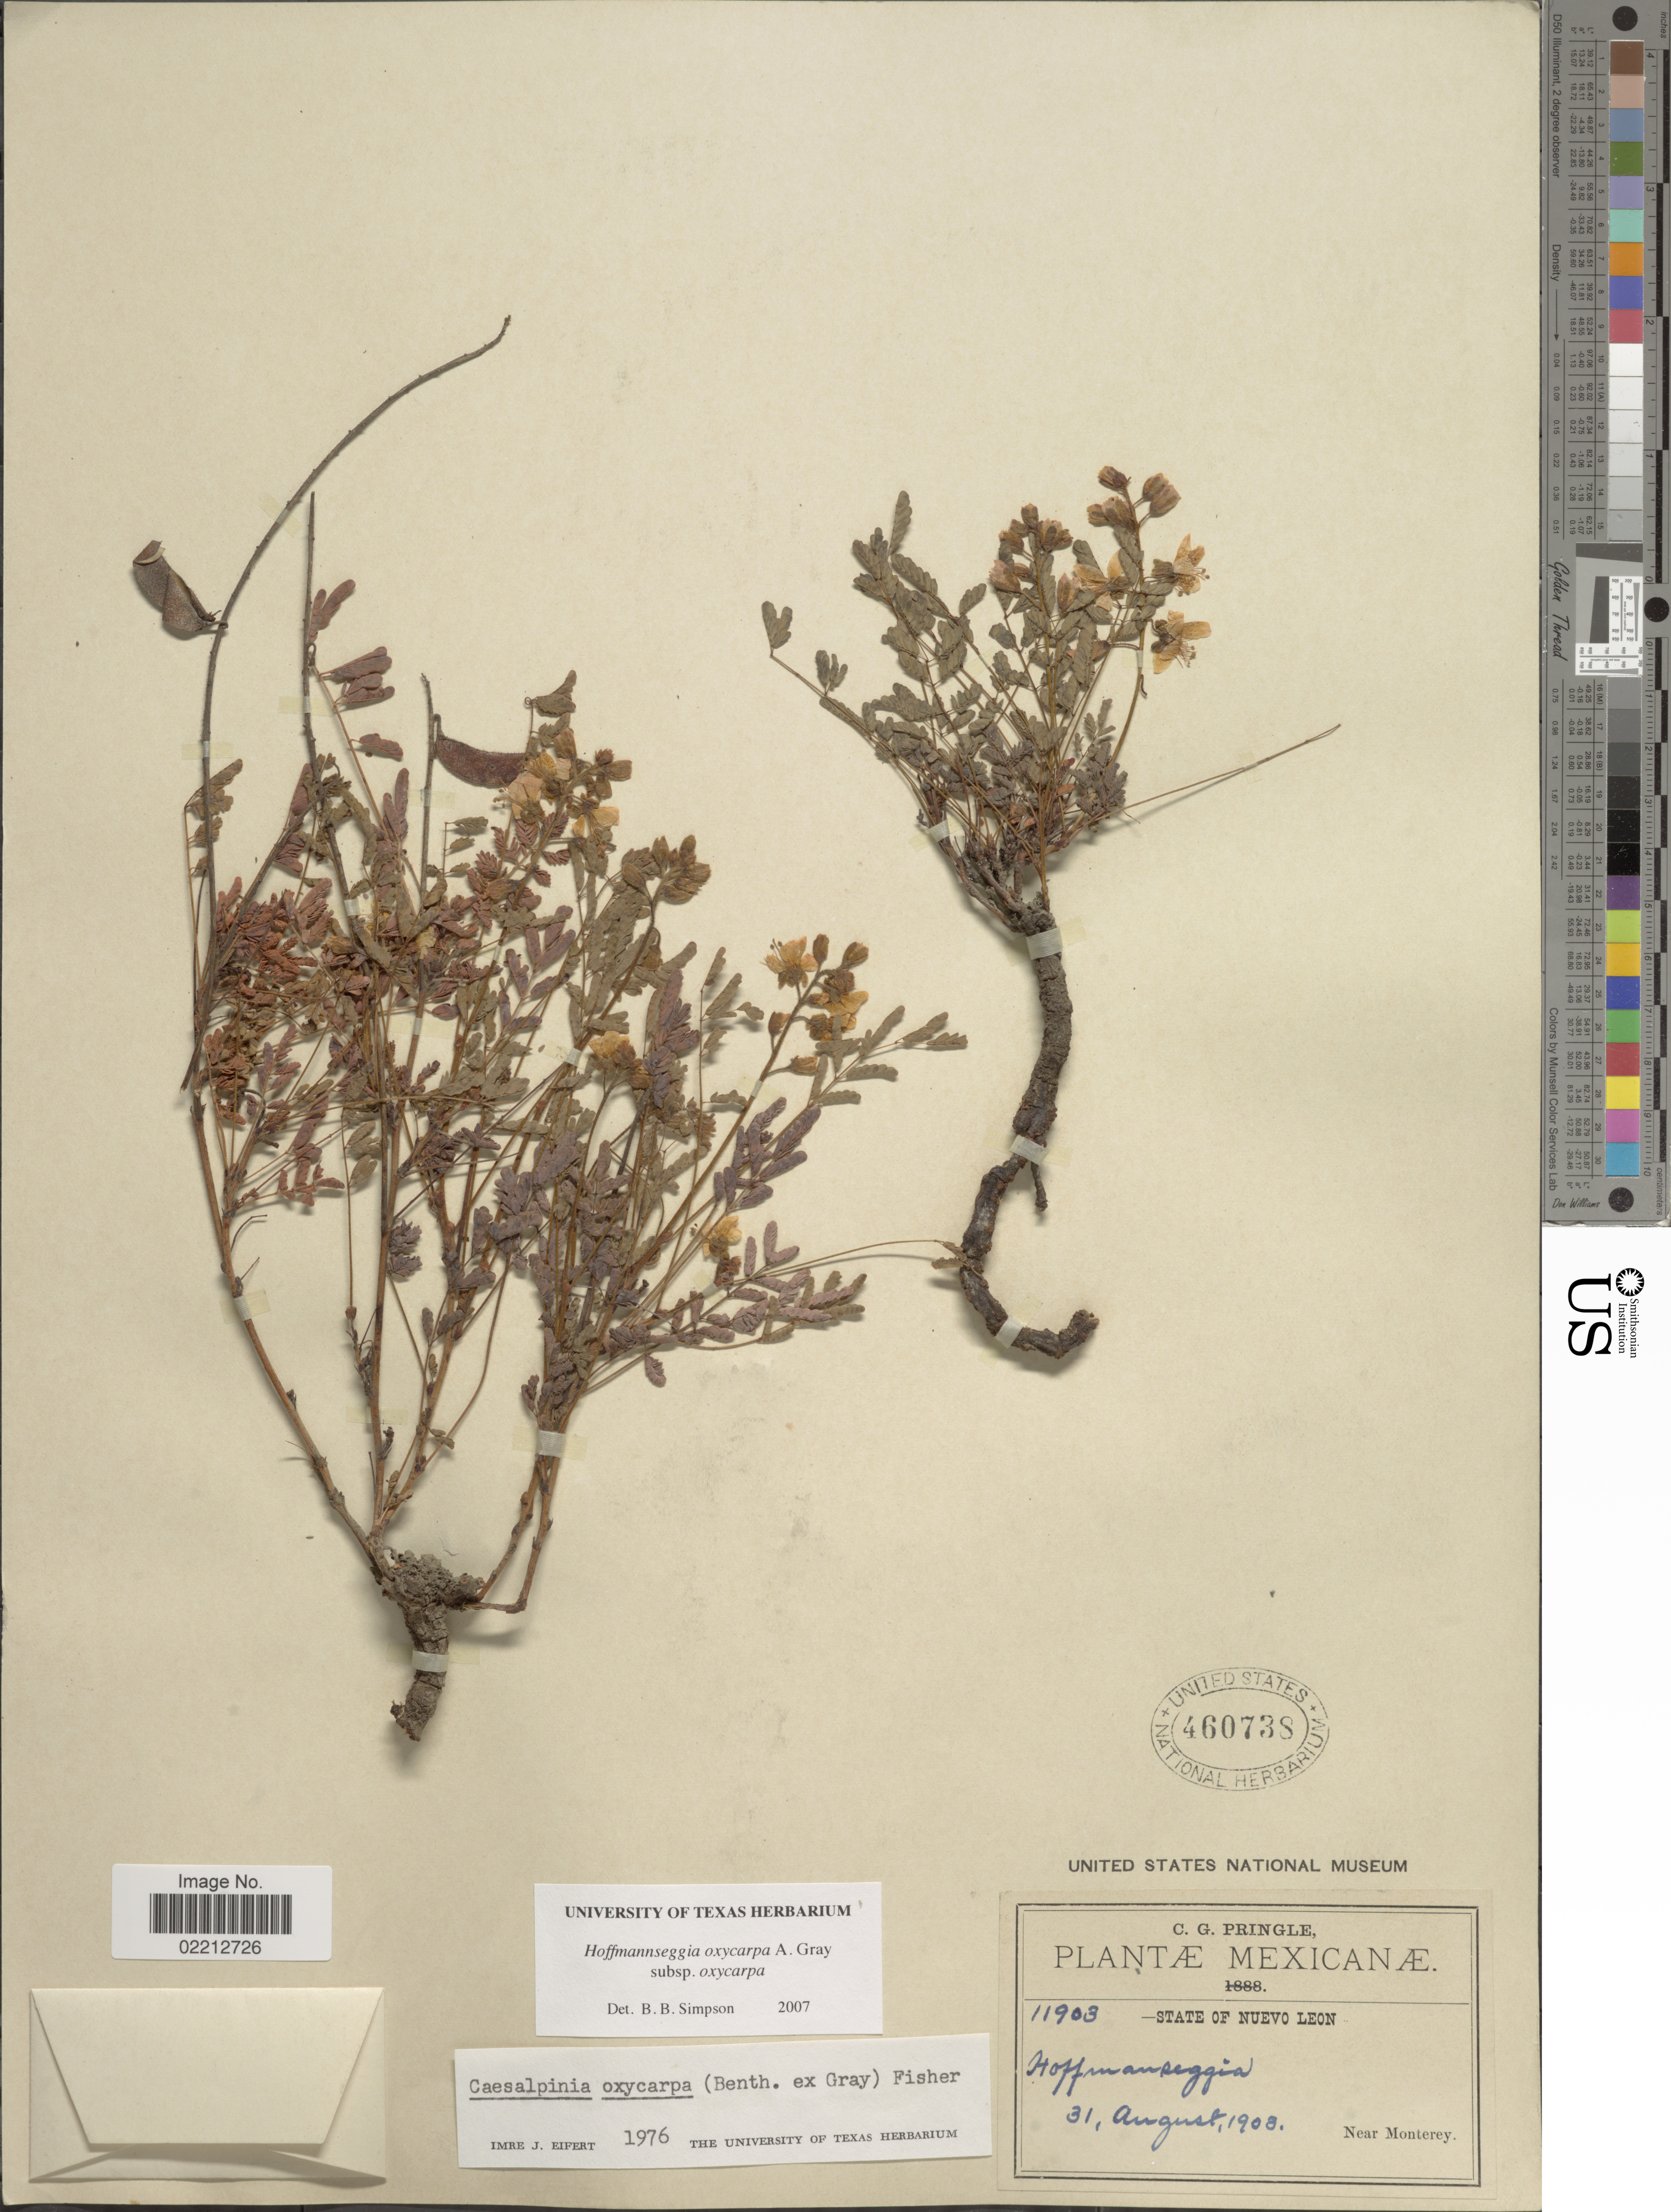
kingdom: Plantae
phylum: Tracheophyta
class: Magnoliopsida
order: Fabales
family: Fabaceae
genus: Hoffmannseggia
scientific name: Hoffmannseggia oxycarpa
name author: Benth.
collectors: C. G. Pringle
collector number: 11903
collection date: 1908-08-31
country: Mexico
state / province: Nuevo León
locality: Near Monterey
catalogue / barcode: US 460738